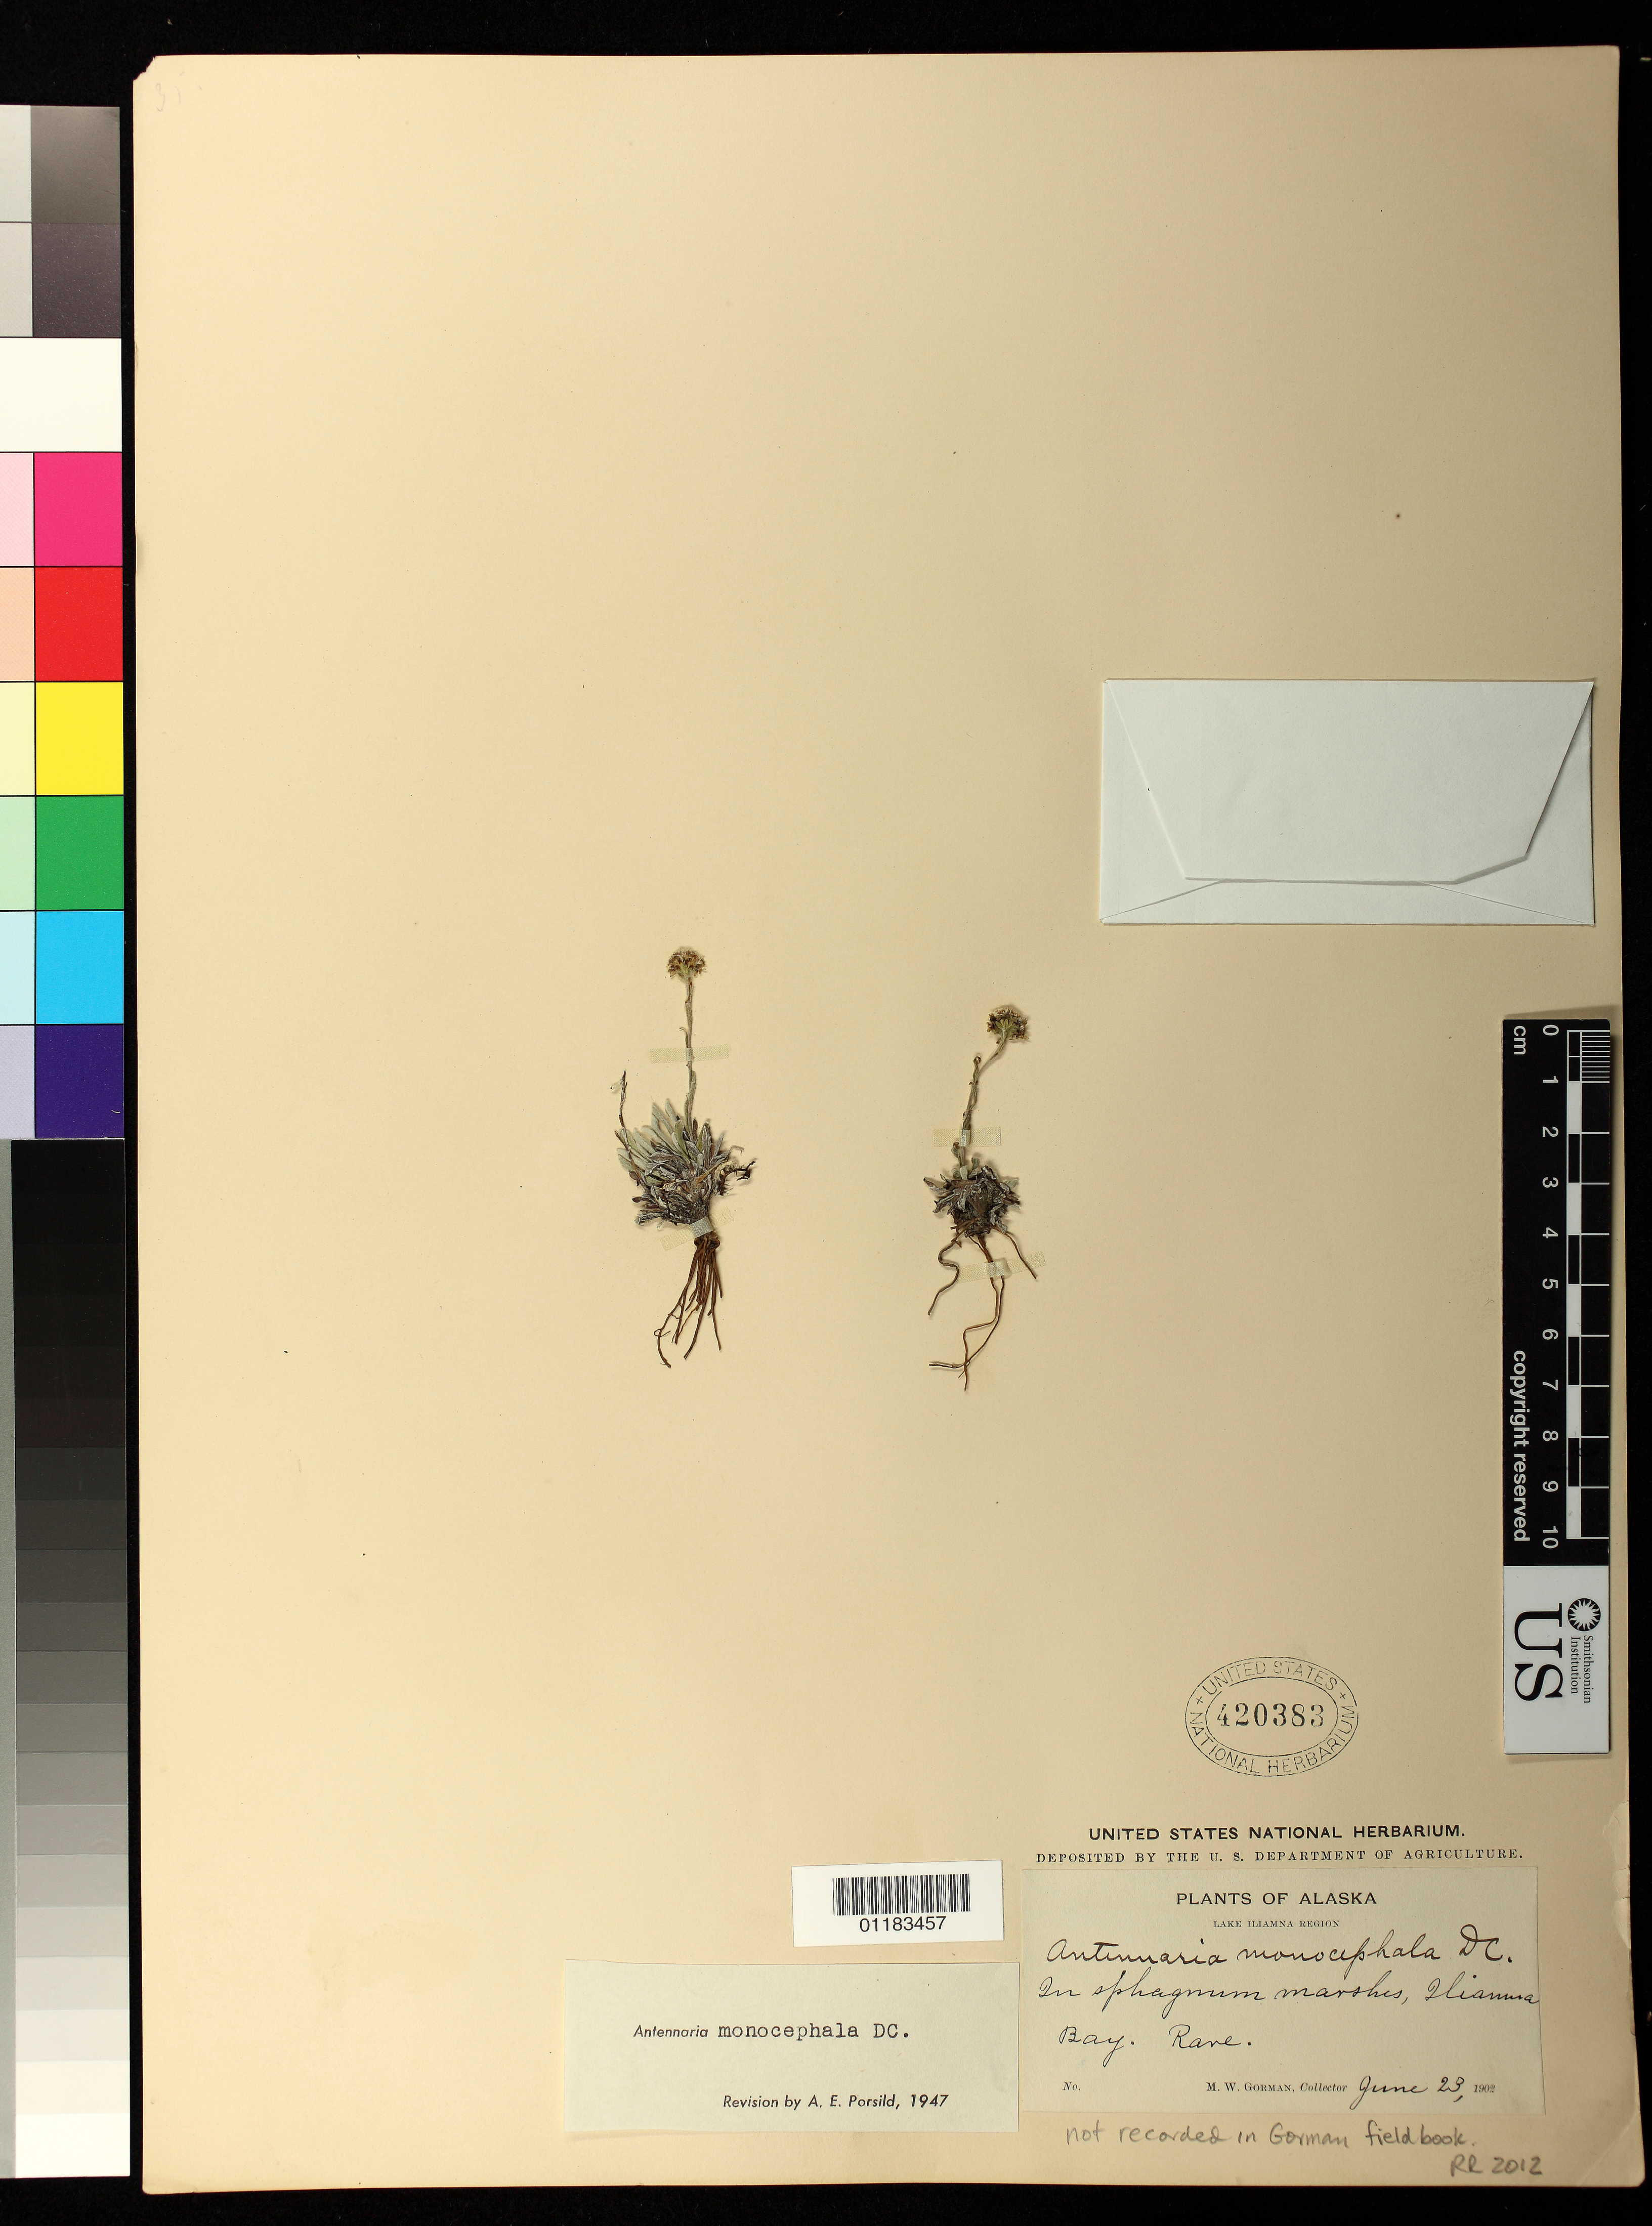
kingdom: Plantae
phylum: Tracheophyta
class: Magnoliopsida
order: Asterales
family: Asteraceae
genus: Antennaria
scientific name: Antennaria monocephala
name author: DC.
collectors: M. W. Gorman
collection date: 1902-06-23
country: United States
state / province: Alaska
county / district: Lake and Peninsula Borough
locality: Lake Iliamna Region. In sphagnum marshes, Iliamna Bay.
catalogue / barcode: US 420383